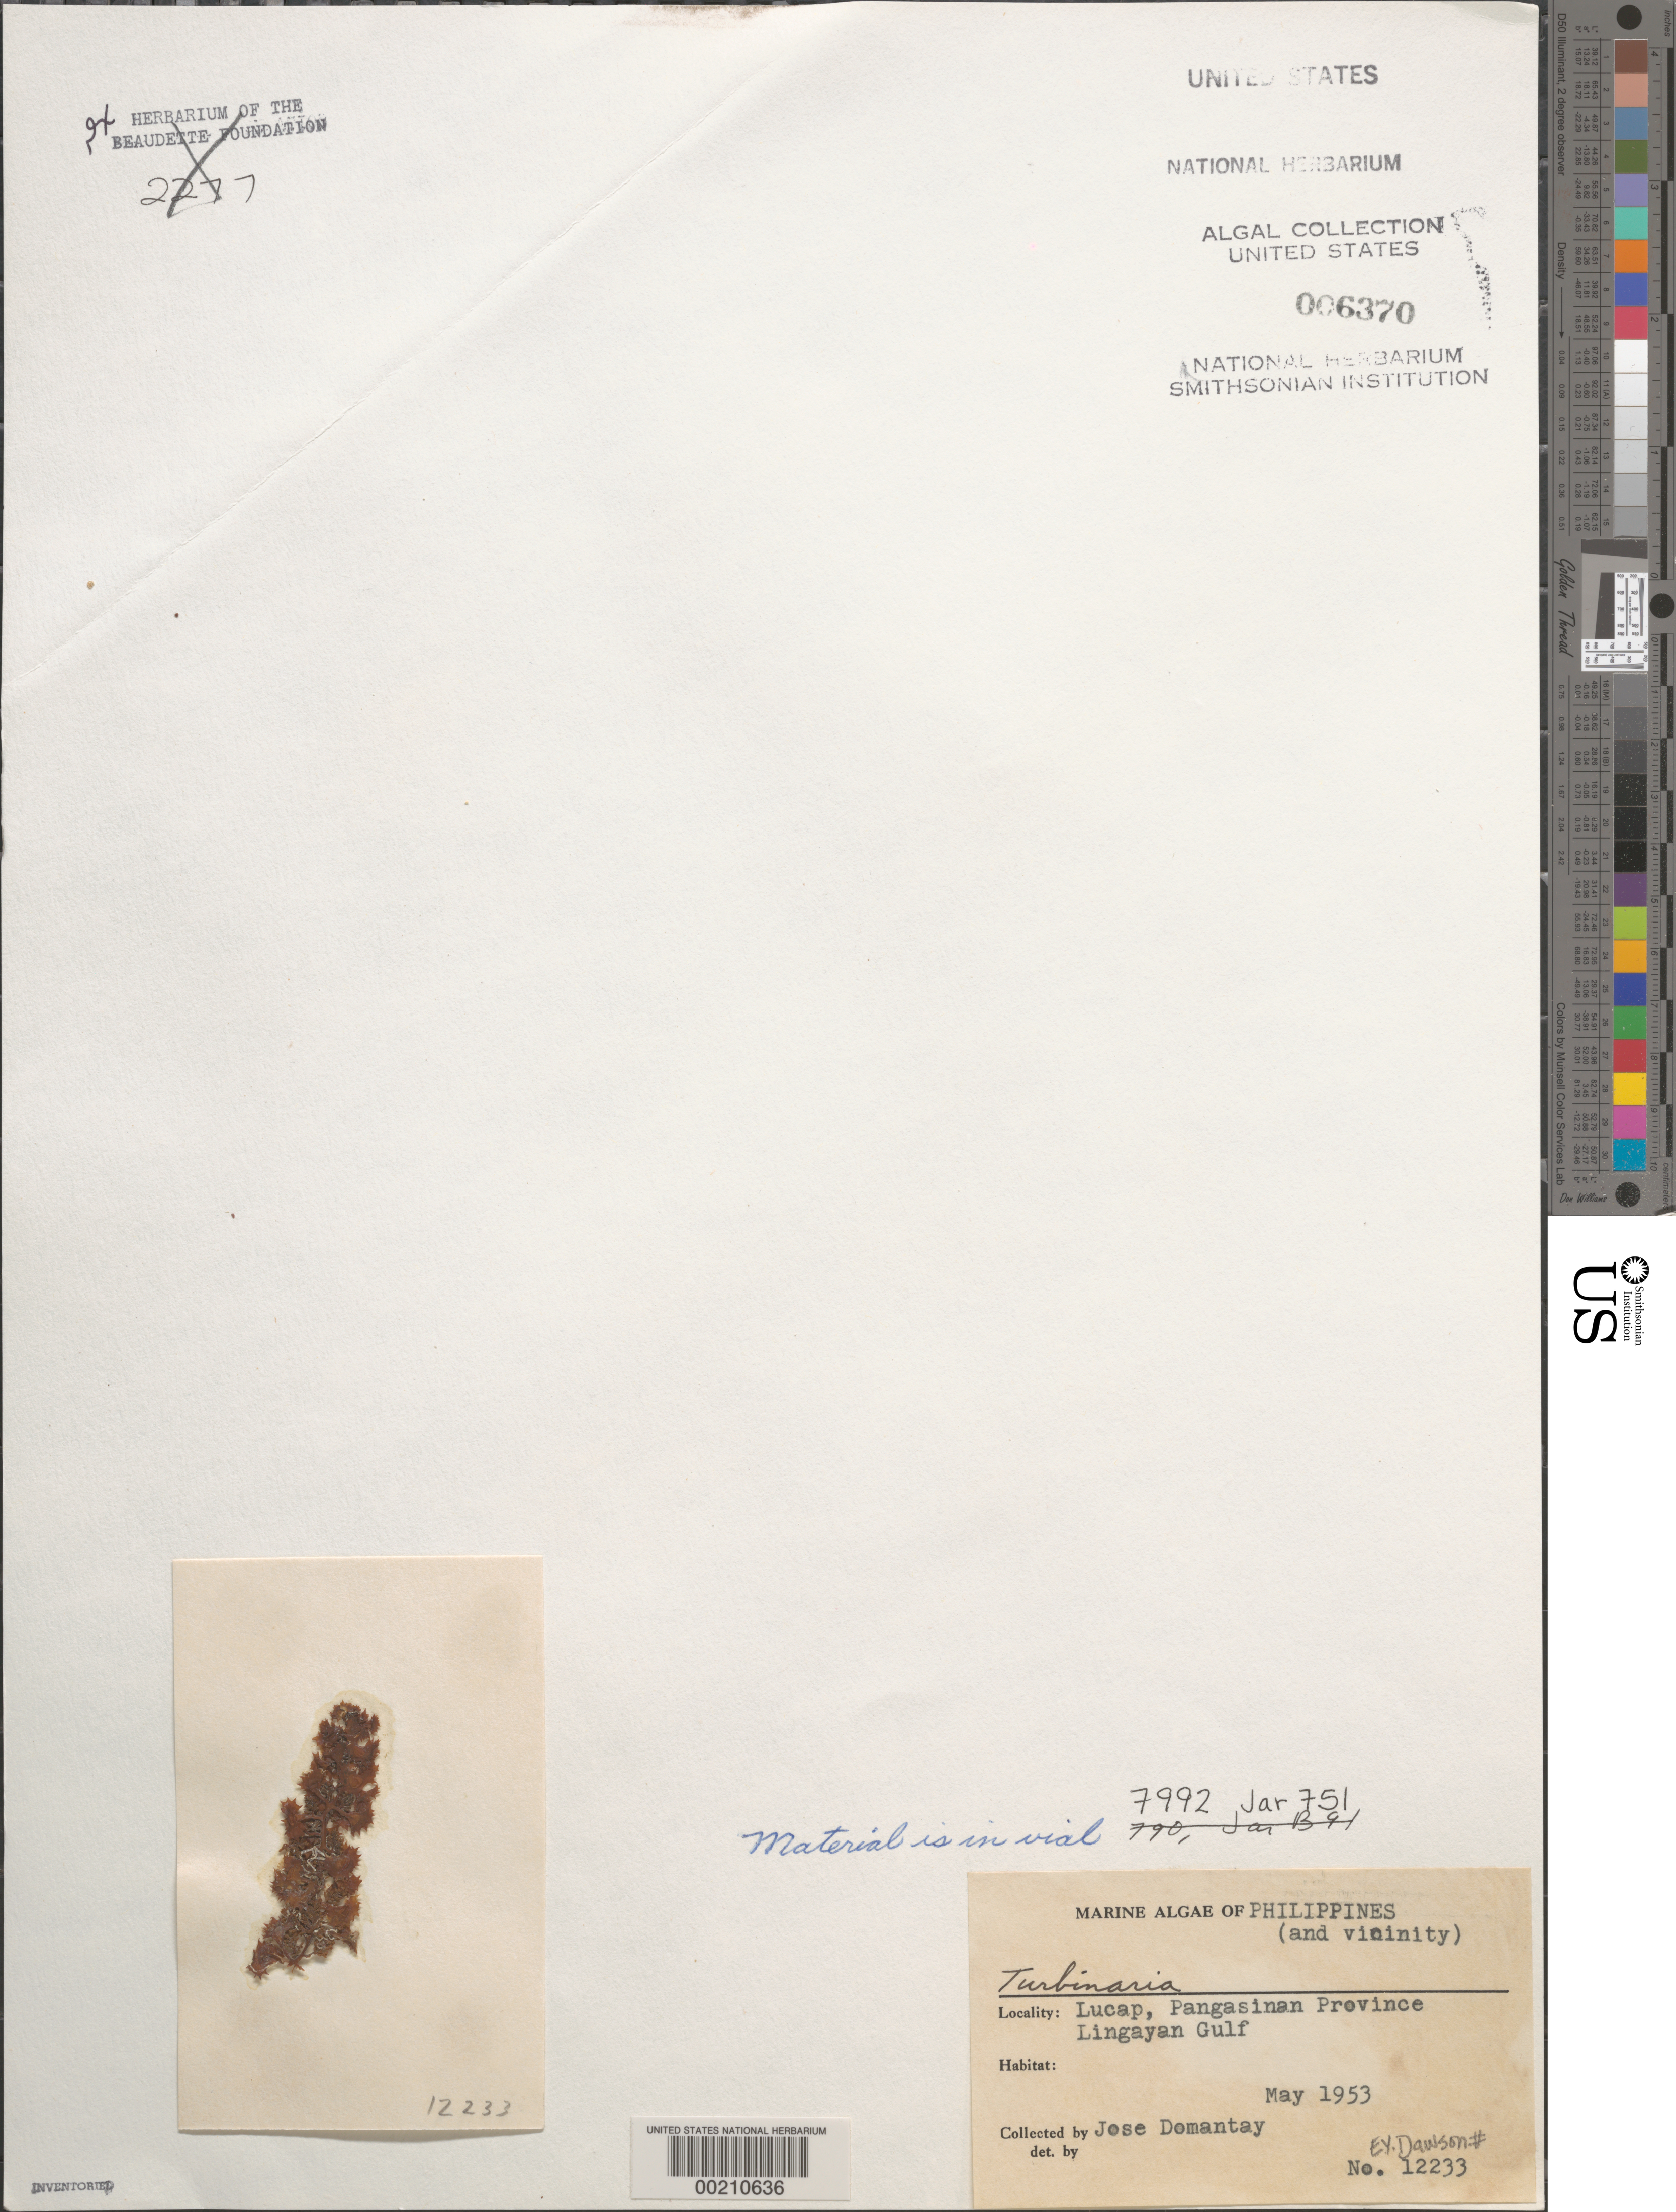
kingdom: Chromista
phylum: Ochrophyta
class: Phaeophyceae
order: Fucales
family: Sargassaceae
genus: Turbinaria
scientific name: Turbinaria sp.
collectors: J. Domantay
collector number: EYD 12233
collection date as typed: May 1953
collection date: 1953-05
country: Philippines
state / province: Ilocos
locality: Lucap, lingayan gulf, pangasinan province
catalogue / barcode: US 6370